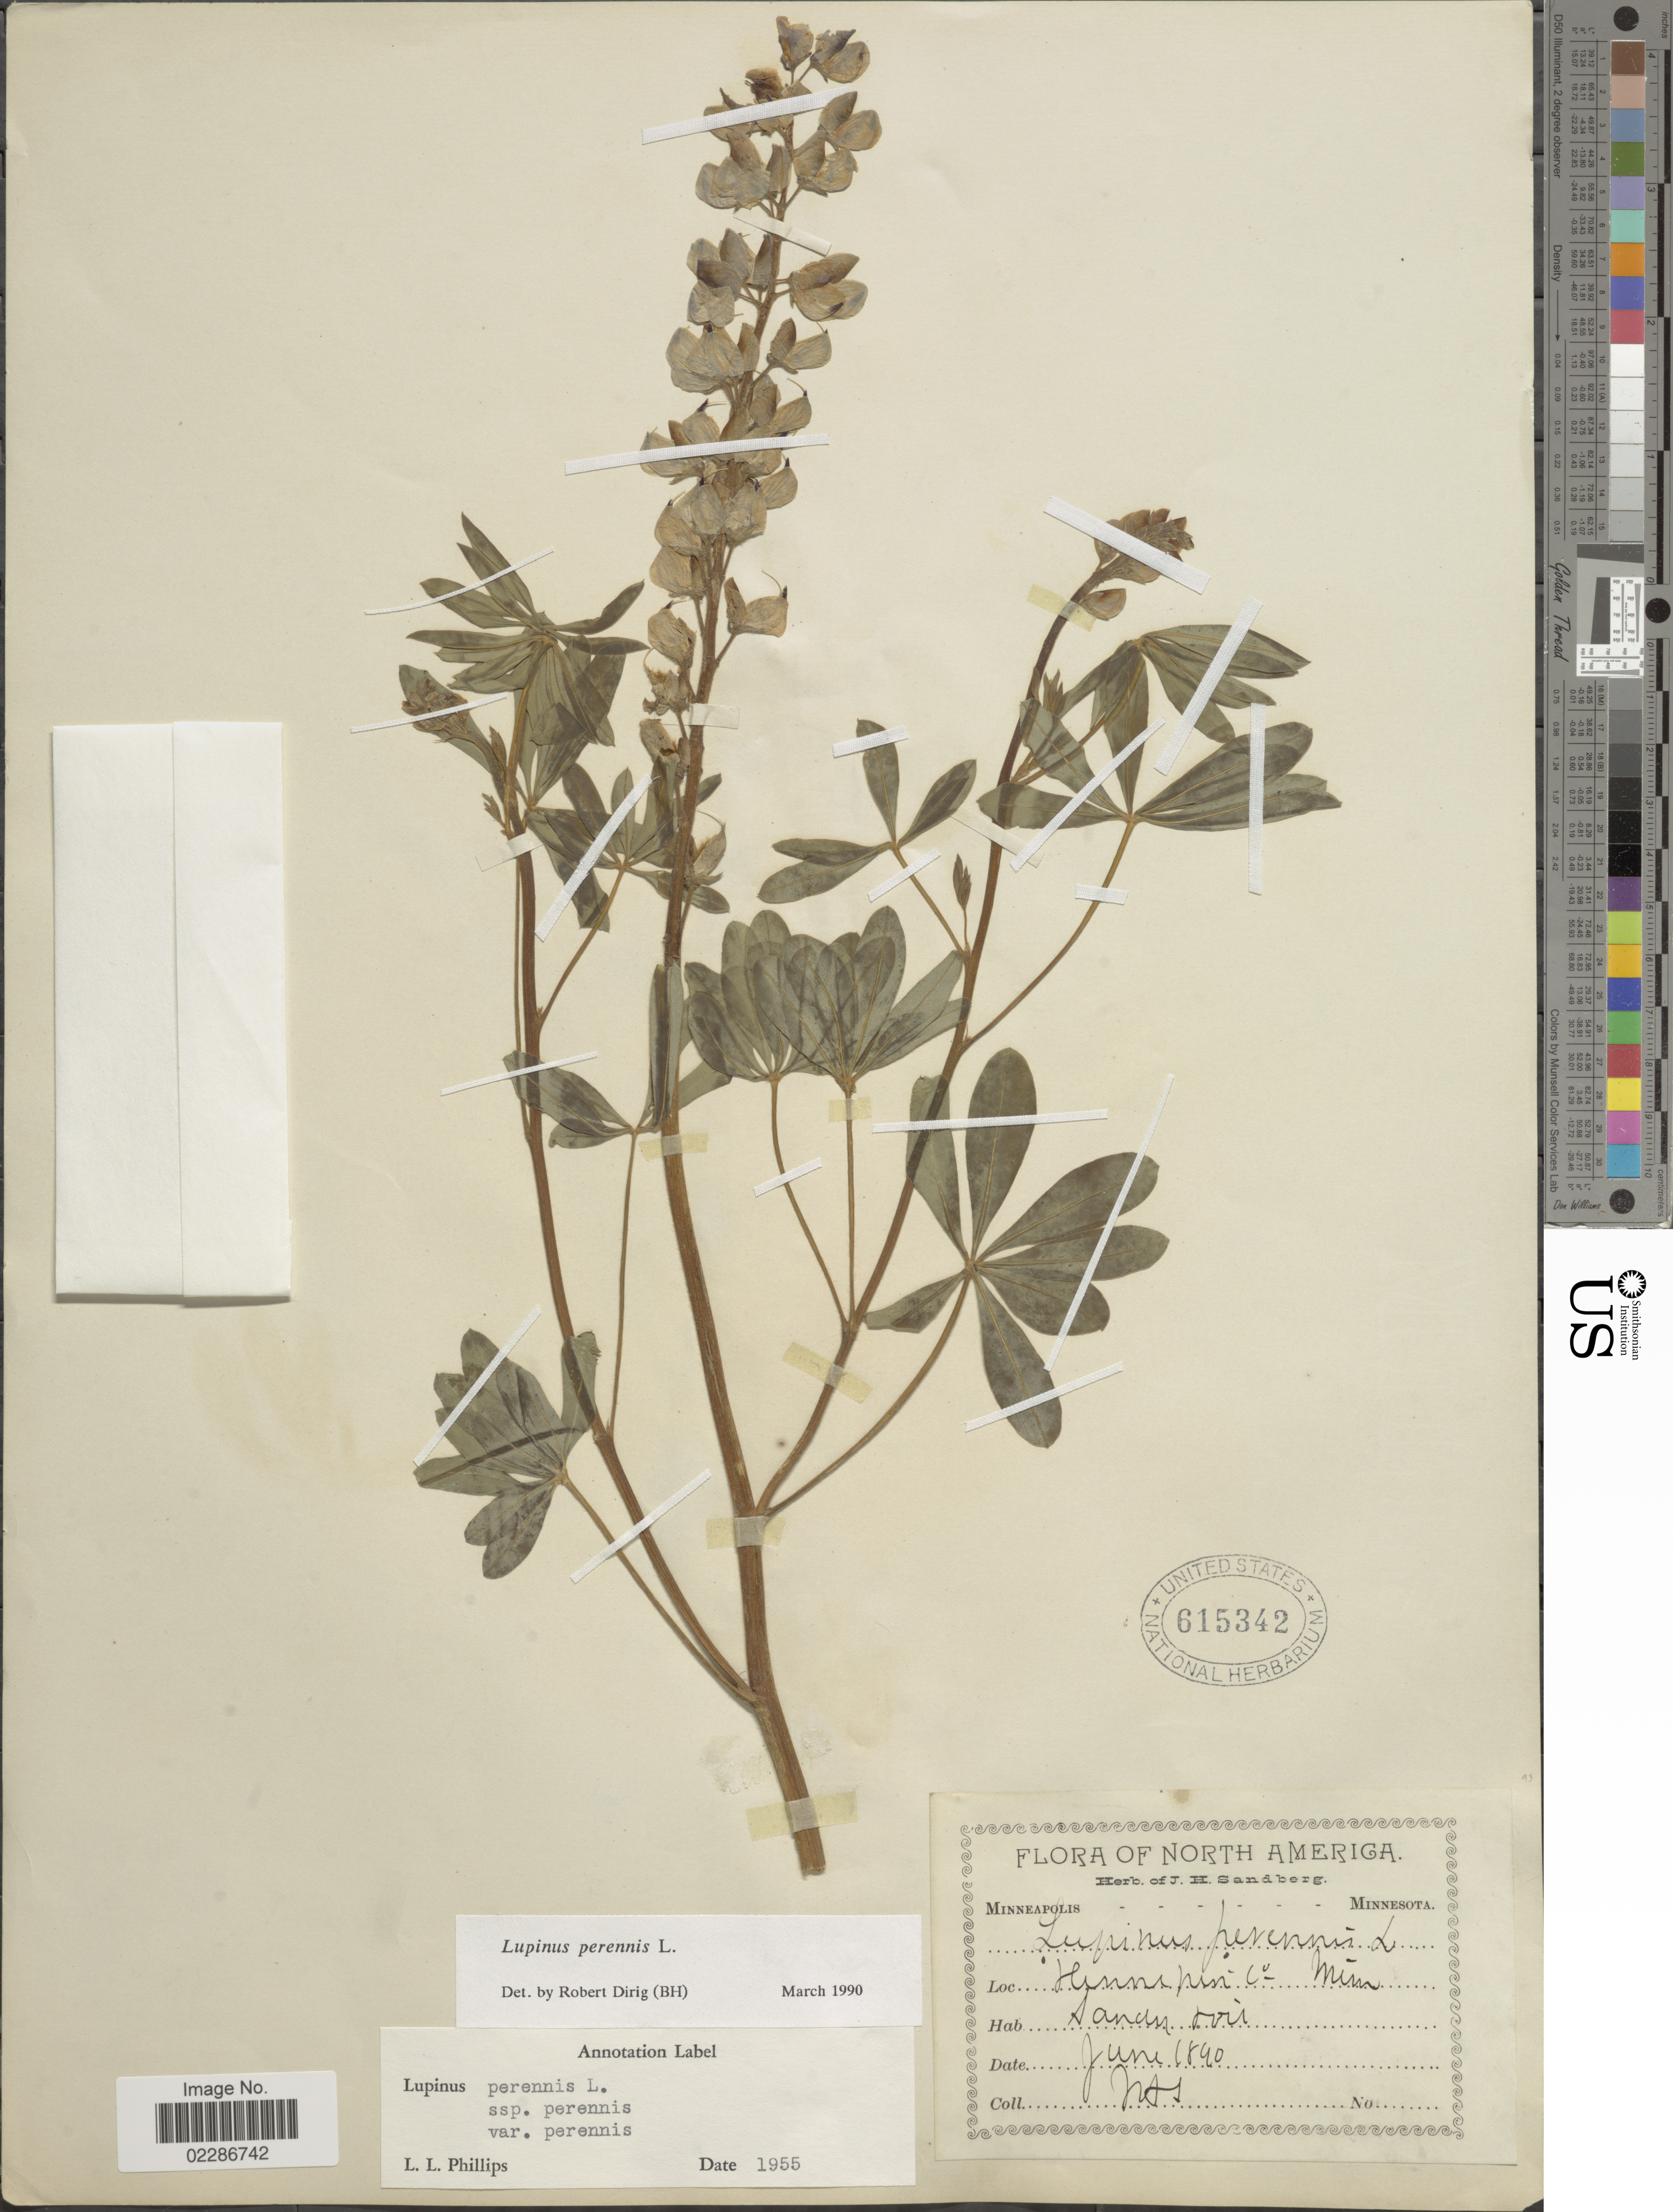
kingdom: Plantae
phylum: Tracheophyta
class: Magnoliopsida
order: Fabales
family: Fabaceae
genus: Lupinus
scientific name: Lupinus perennis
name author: L.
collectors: J. H. Sandberg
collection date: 1891-06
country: United States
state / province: Minnesota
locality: Hennepin Co.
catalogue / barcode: US 615342